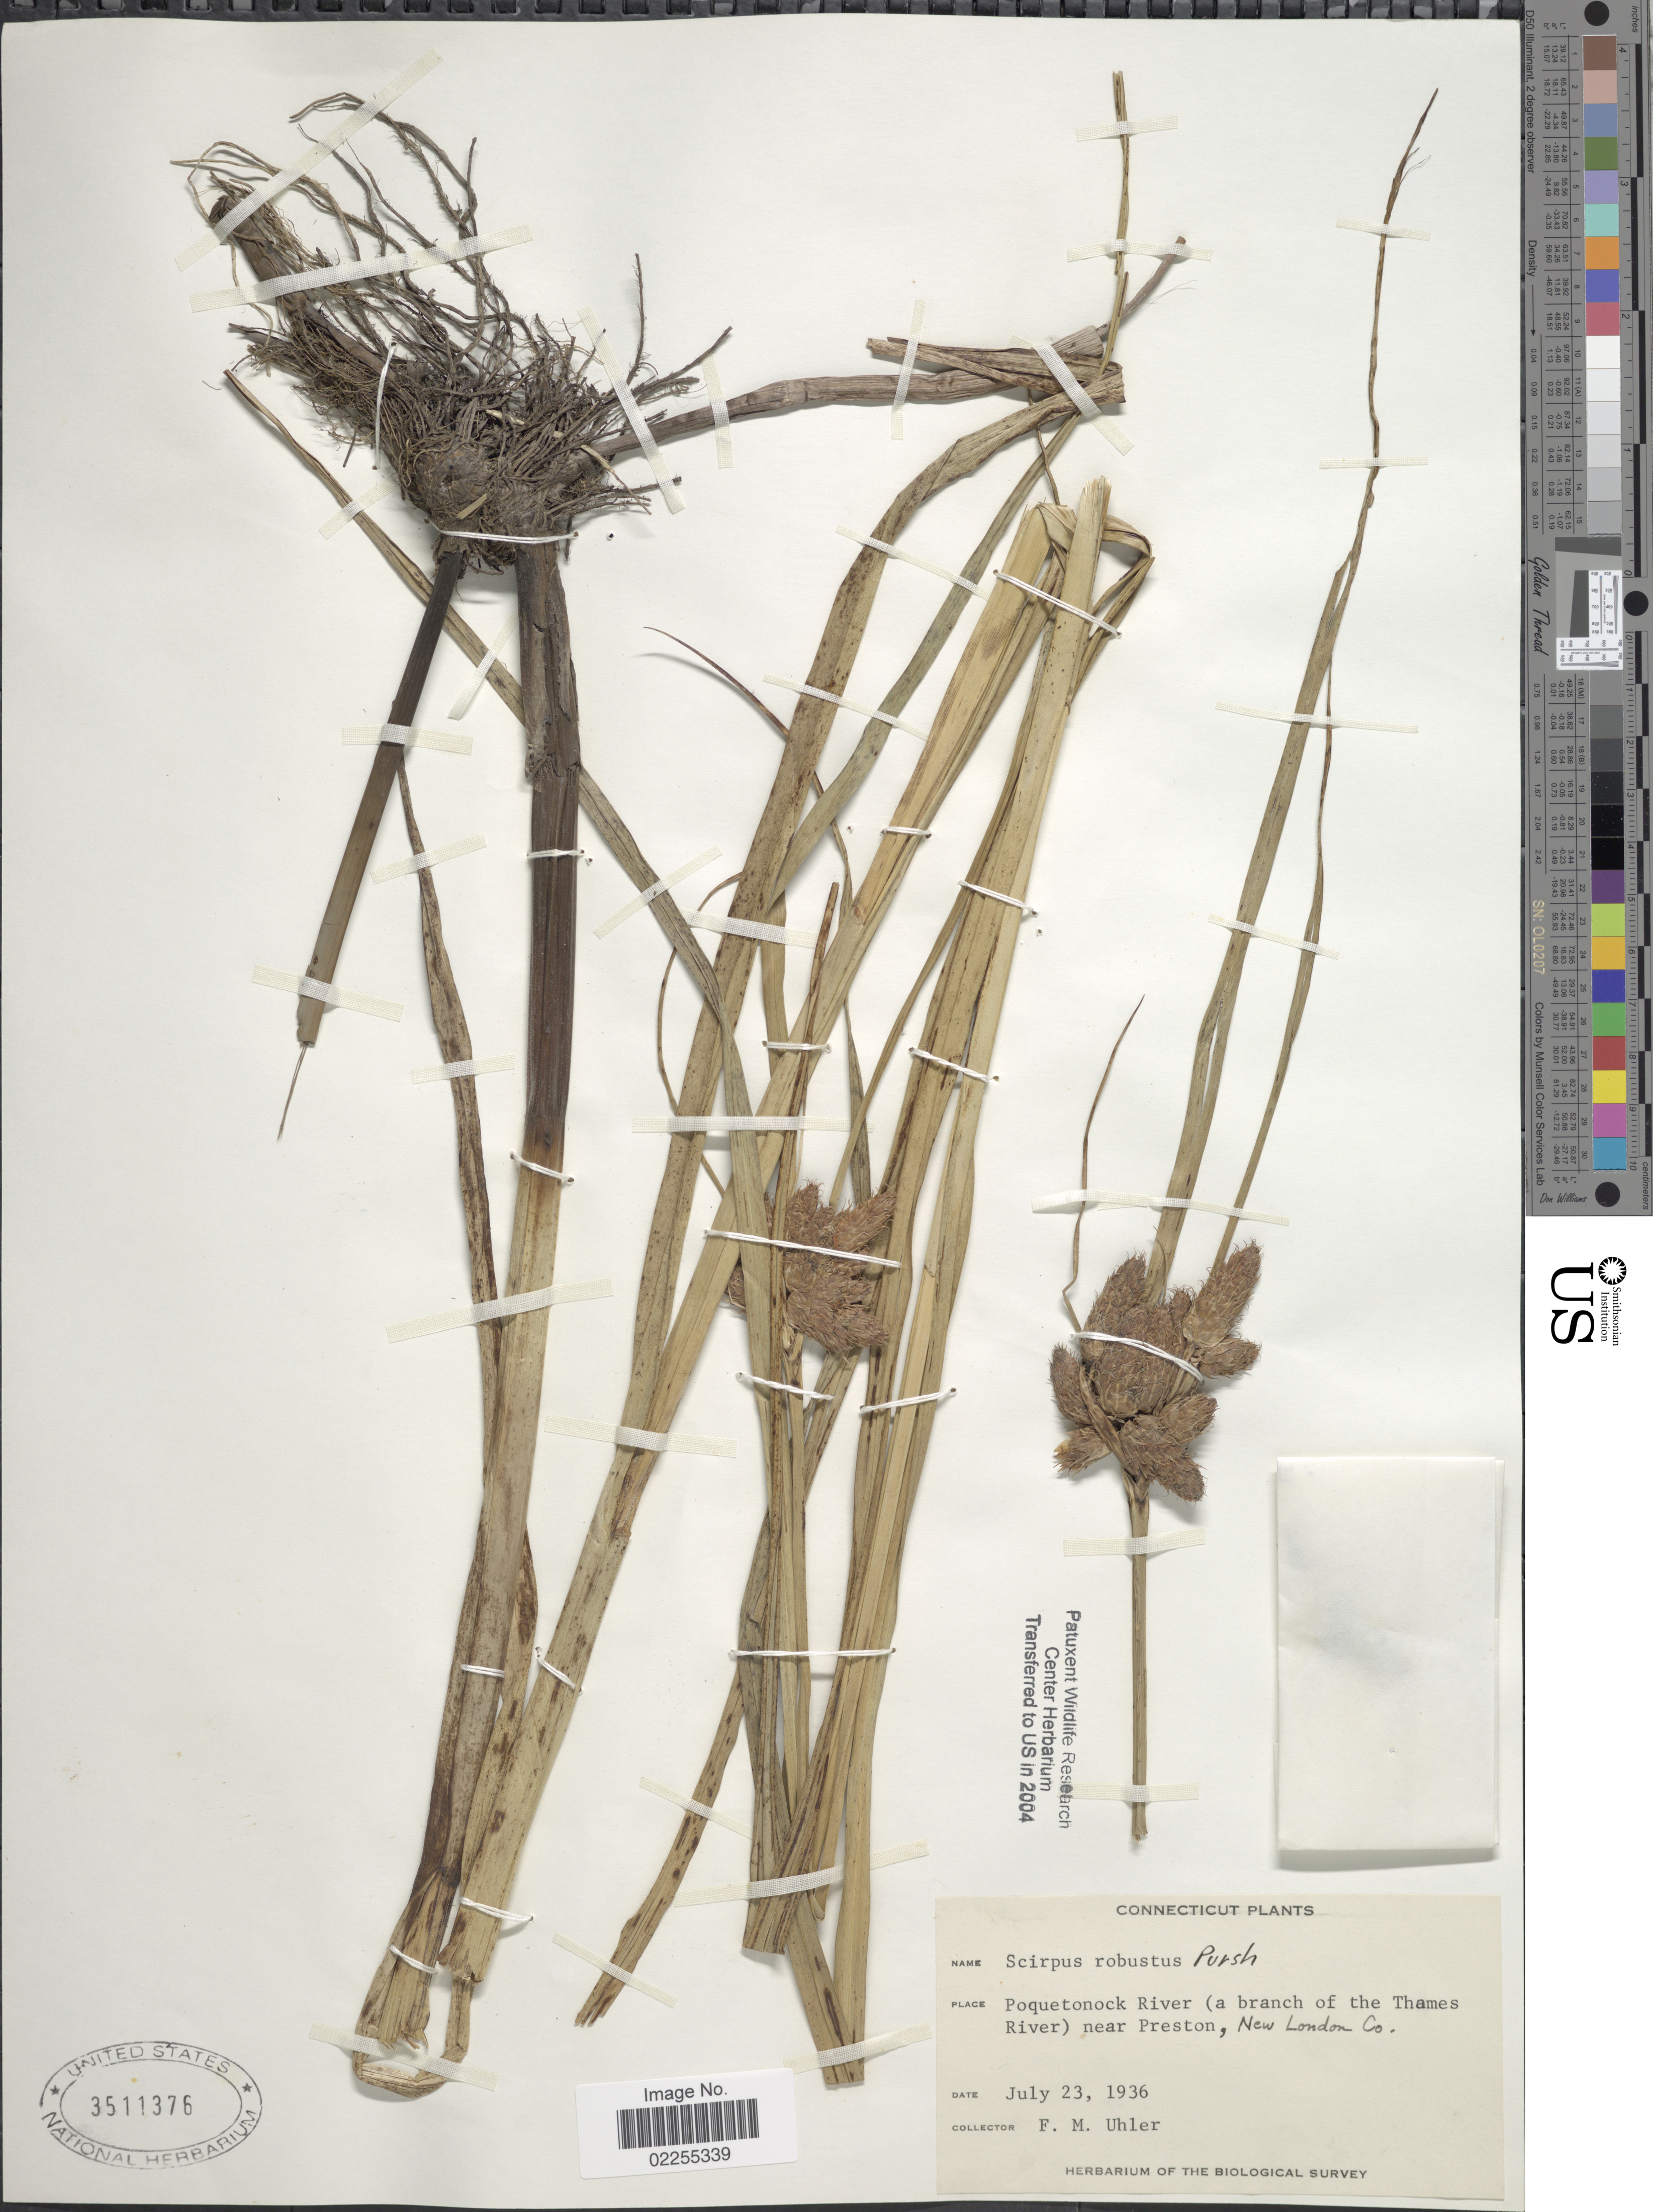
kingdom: Plantae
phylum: Tracheophyta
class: Liliopsida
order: Poales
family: Cyperaceae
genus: Bolboschoenus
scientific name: Bolboschoenus robustus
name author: (Pursh) Soják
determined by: Strong, M. T., (US), Smithsonian Institution - National Museum of Natural History (UNITED STATES)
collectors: F. M. Uhler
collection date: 1936-07-23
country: United States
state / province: Connecticut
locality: Poquetonock River (a branch of the Thames River) near Preston, New London Co.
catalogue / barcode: US 3511376